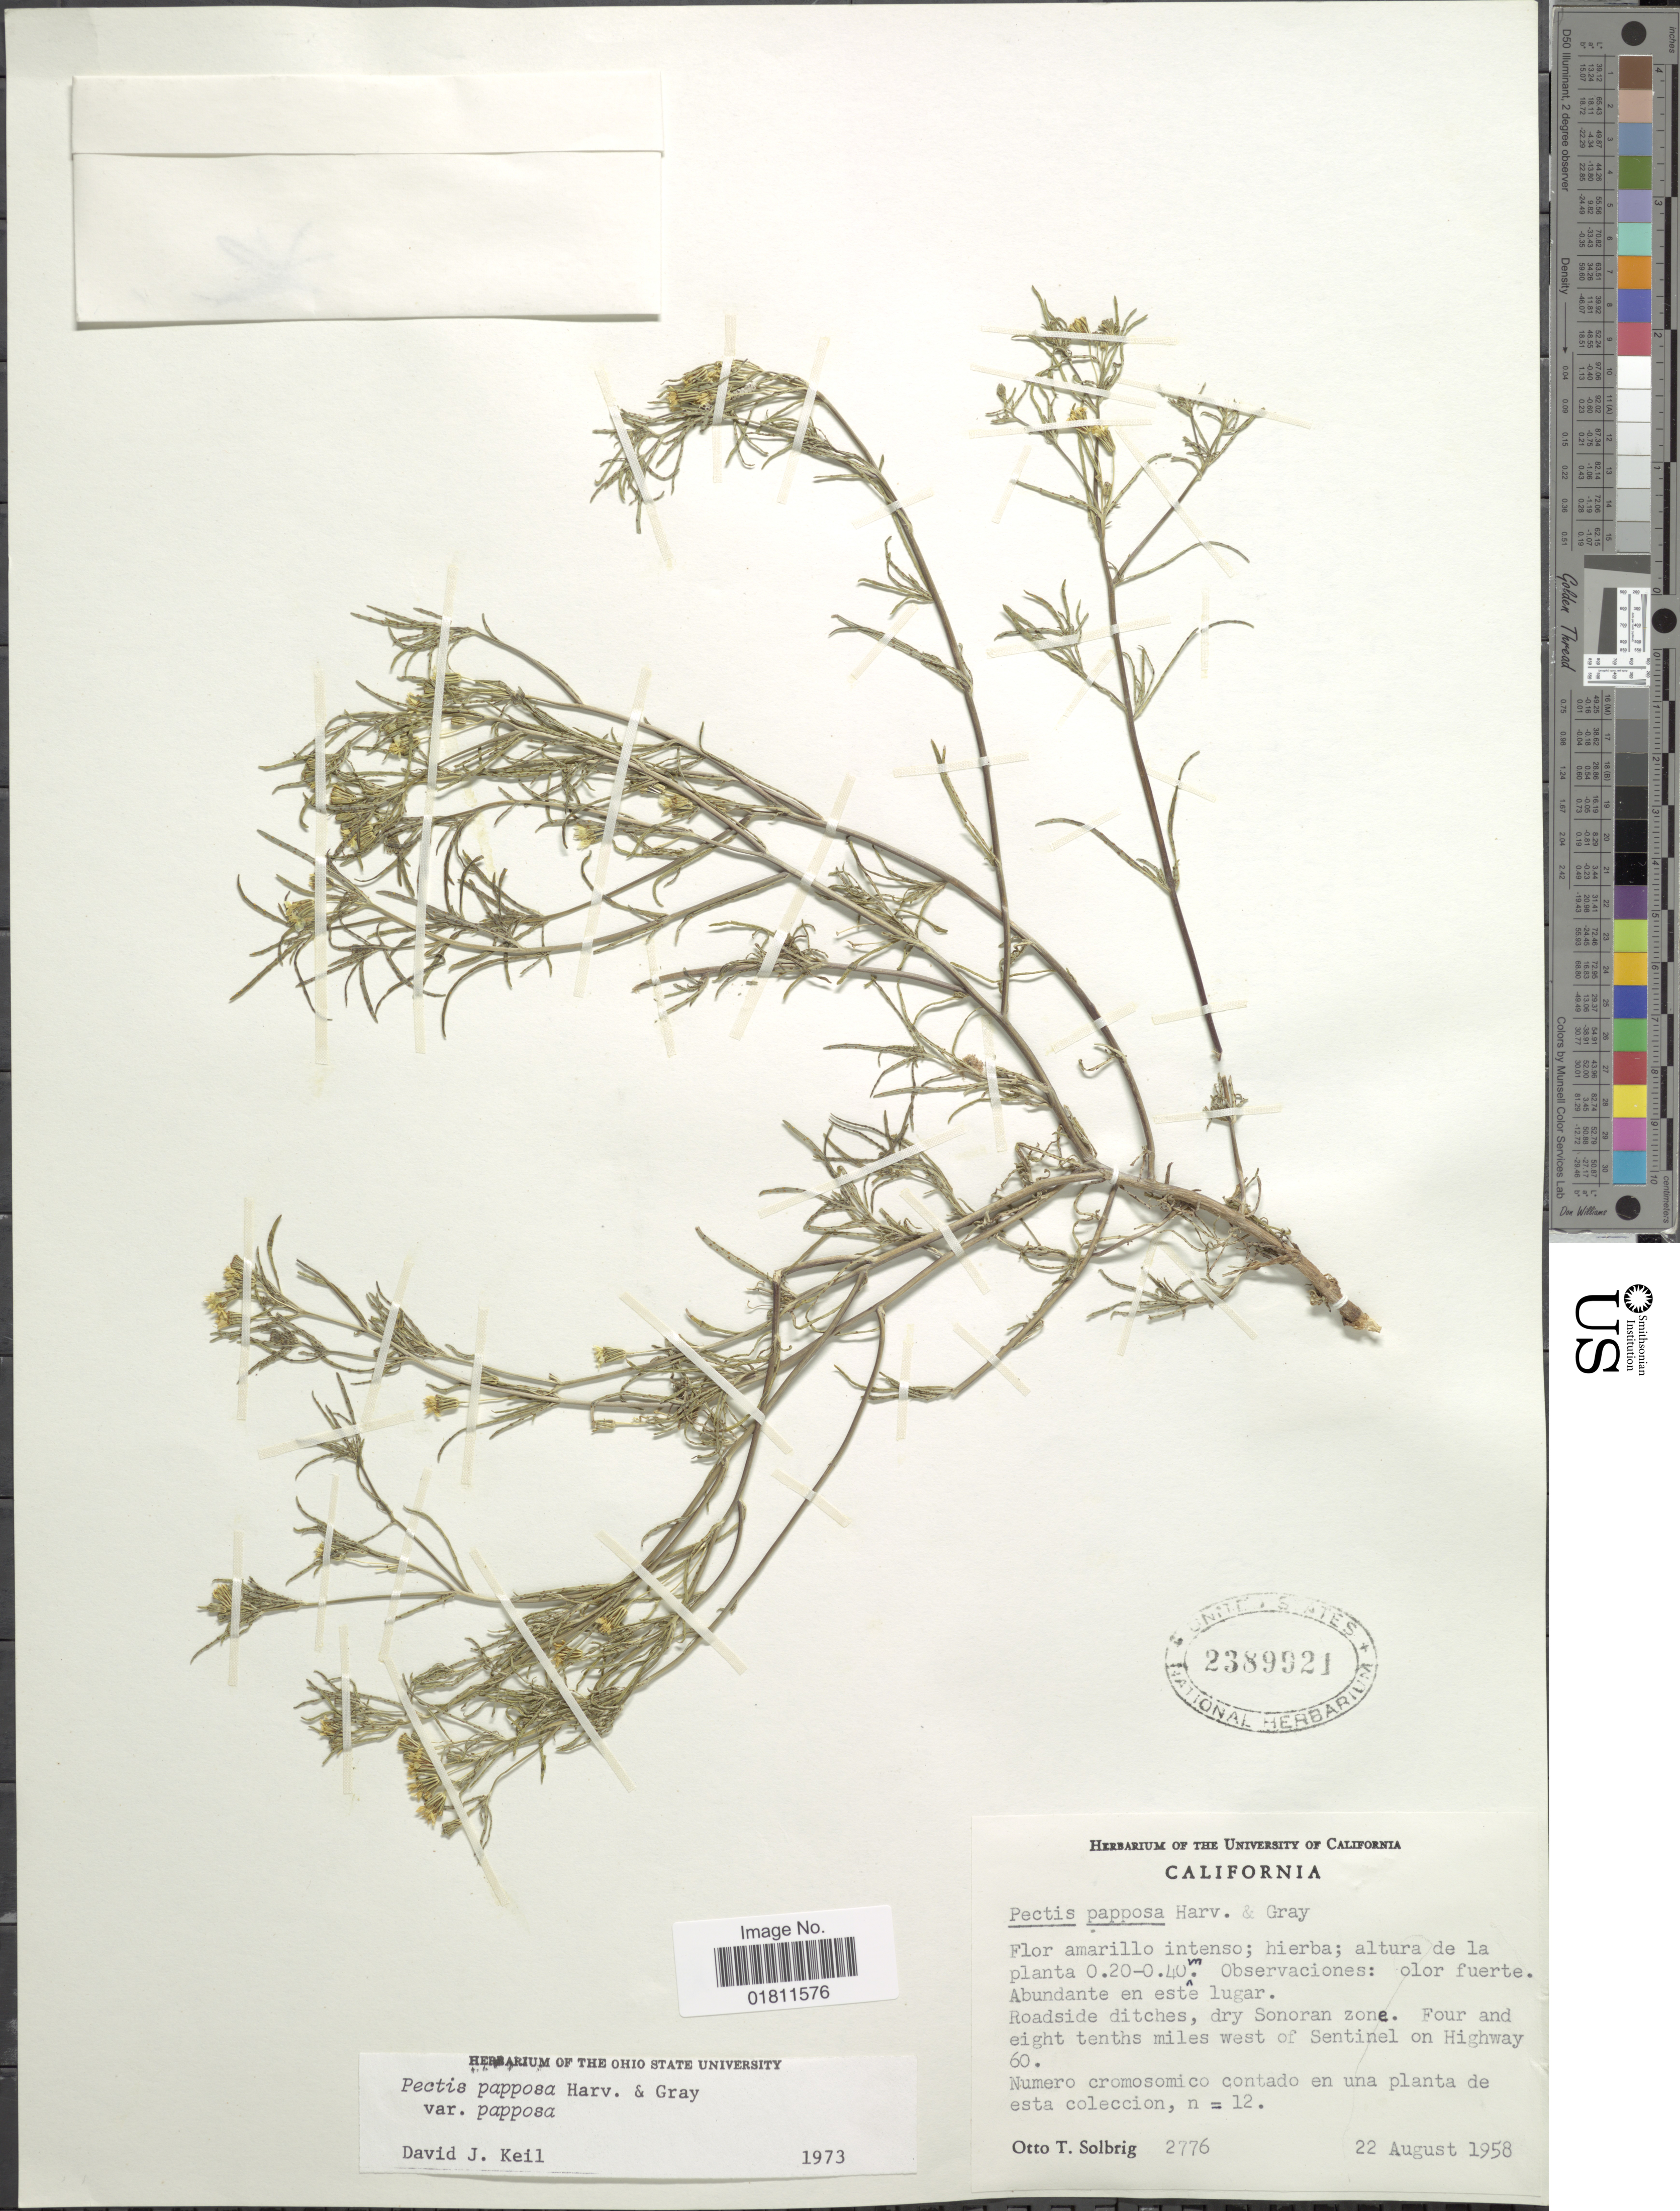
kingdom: Plantae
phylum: Tracheophyta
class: Magnoliopsida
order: Asterales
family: Asteraceae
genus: Pectis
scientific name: Pectis papposa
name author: Harv. & A. Gray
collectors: O. T. Solbrig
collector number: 2776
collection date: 1958-08-22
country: United States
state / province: California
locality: California, Roadside ditches, dry Sonoran zone. Four and eight tenths miles west of Sentinel on Highway 60.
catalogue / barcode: US 2389921